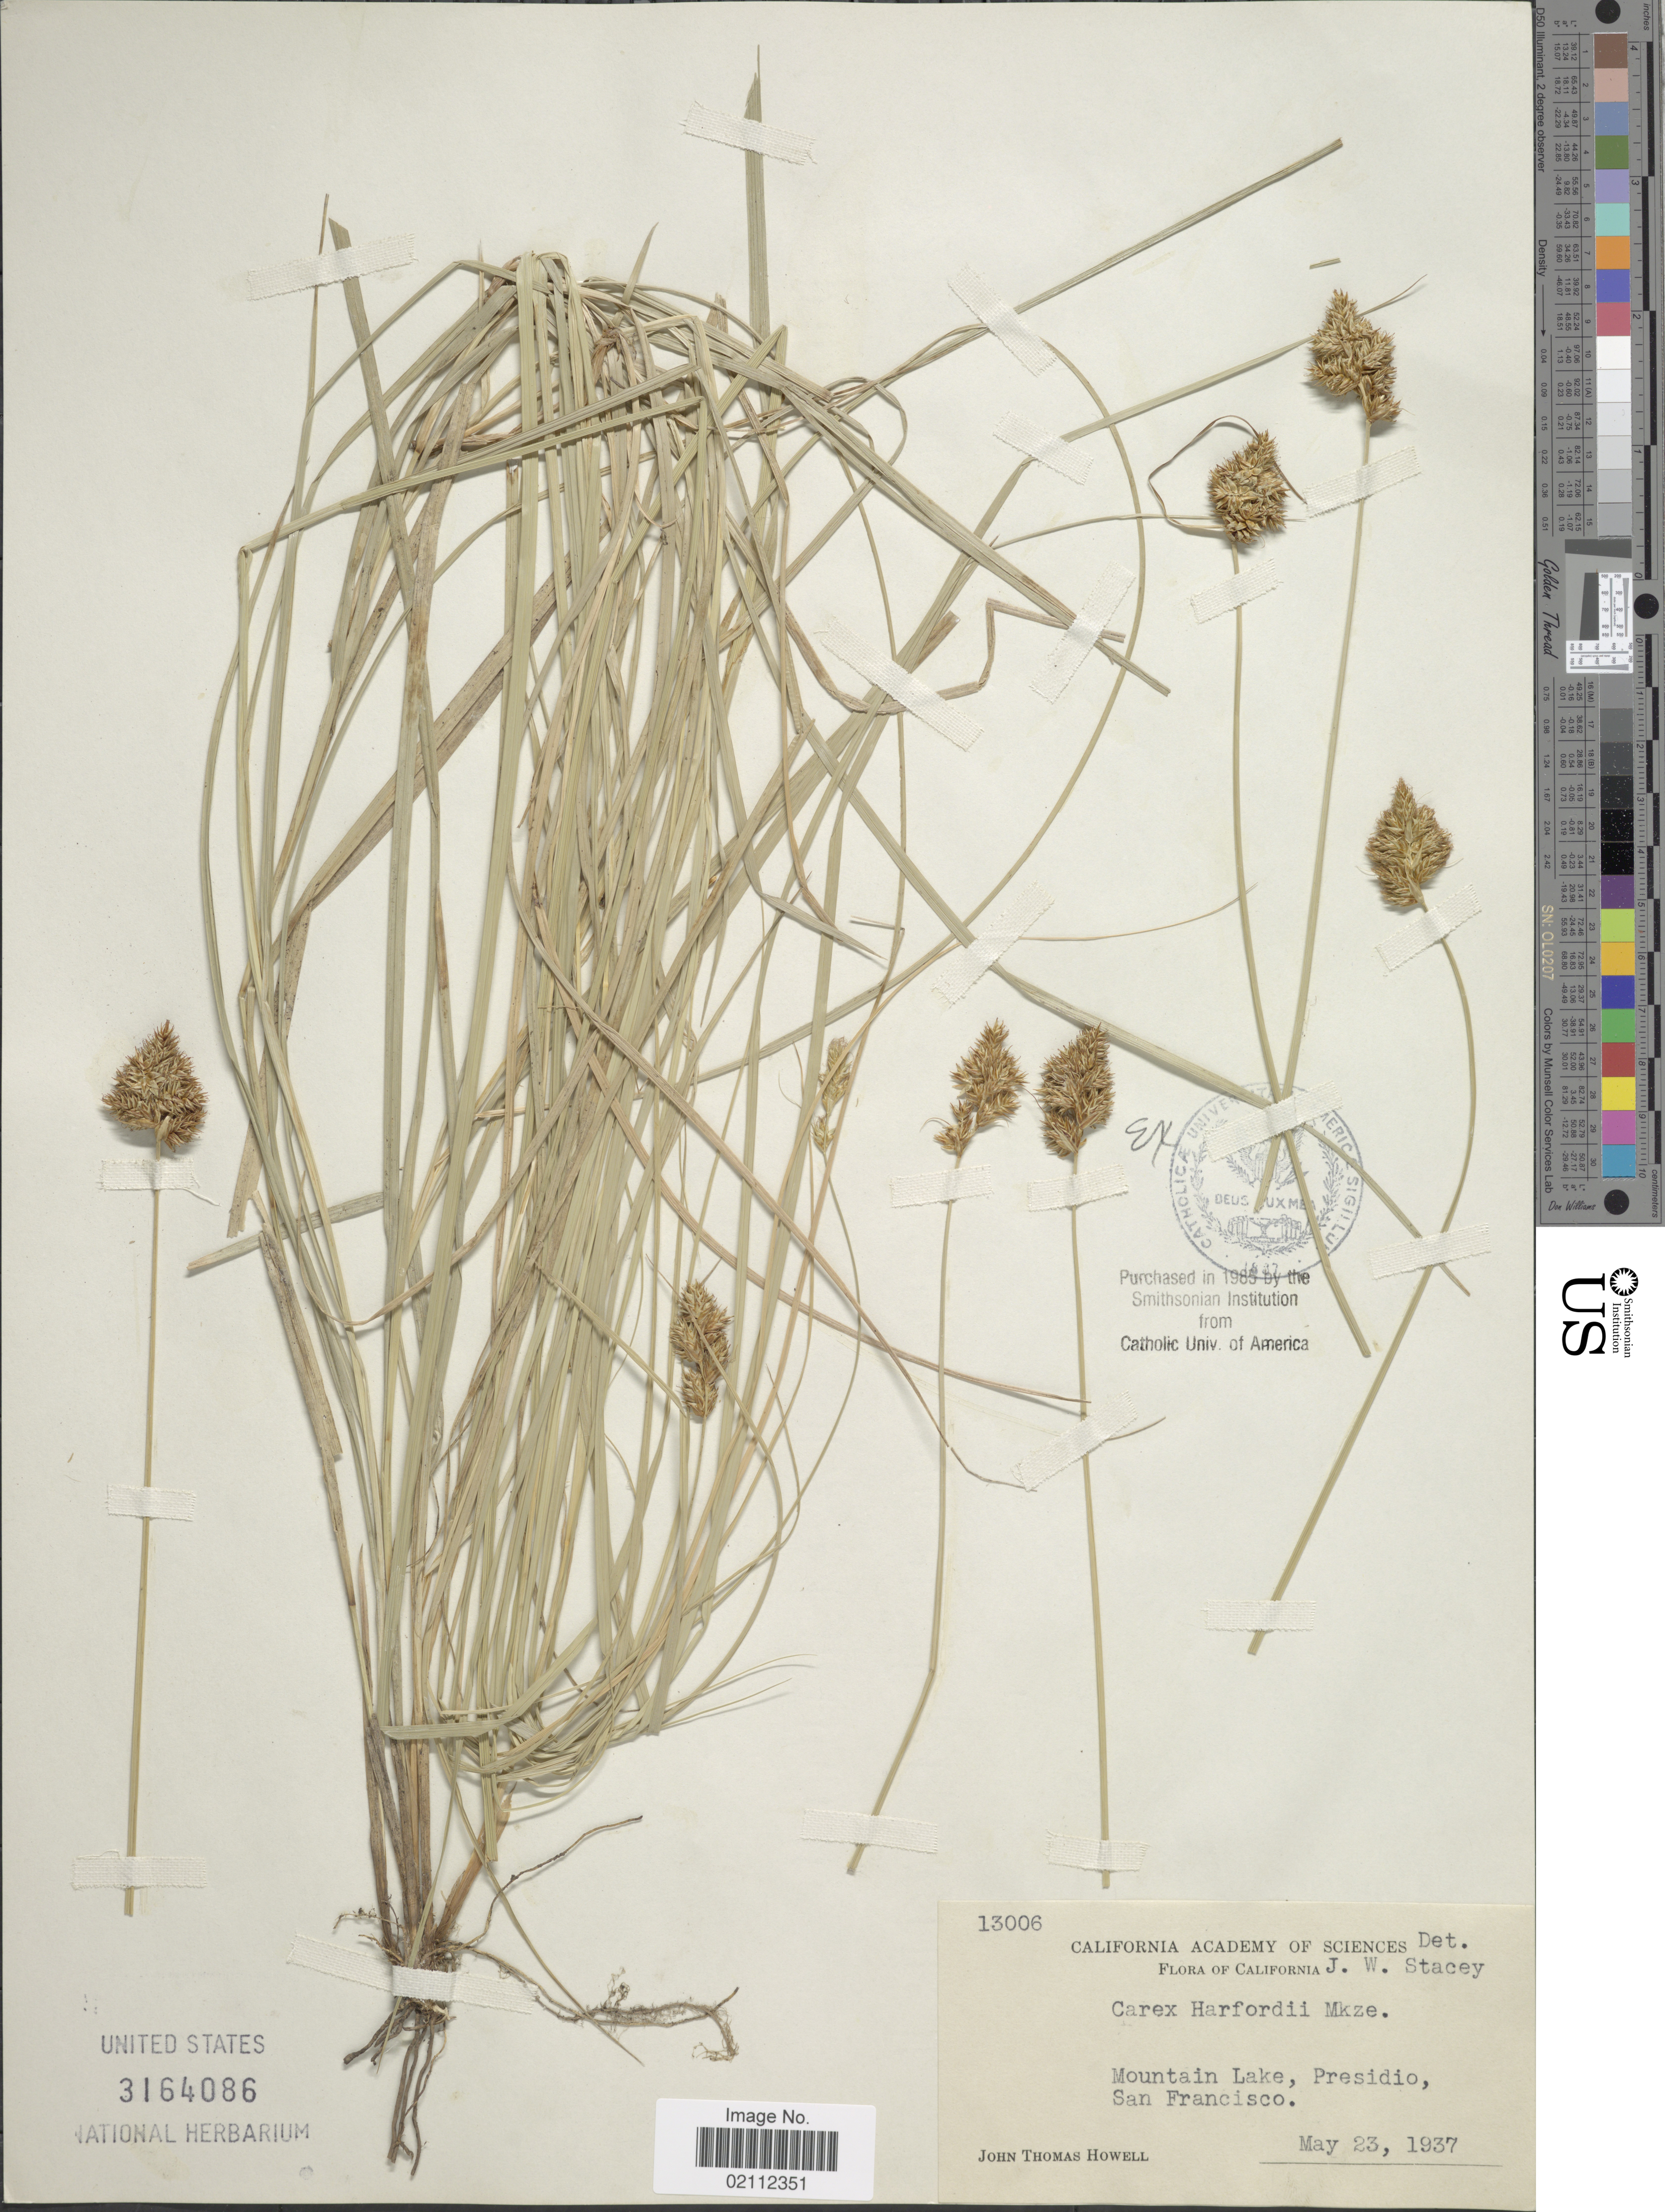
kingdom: Plantae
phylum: Tracheophyta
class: Liliopsida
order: Poales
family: Cyperaceae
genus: Carex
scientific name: Carex harfordii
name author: Mack.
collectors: J. T. Howell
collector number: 13006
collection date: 1937-05-23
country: United States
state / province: California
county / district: San Francisco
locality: Mountain Lake, Presidio, San Francisco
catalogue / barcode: US 3164086